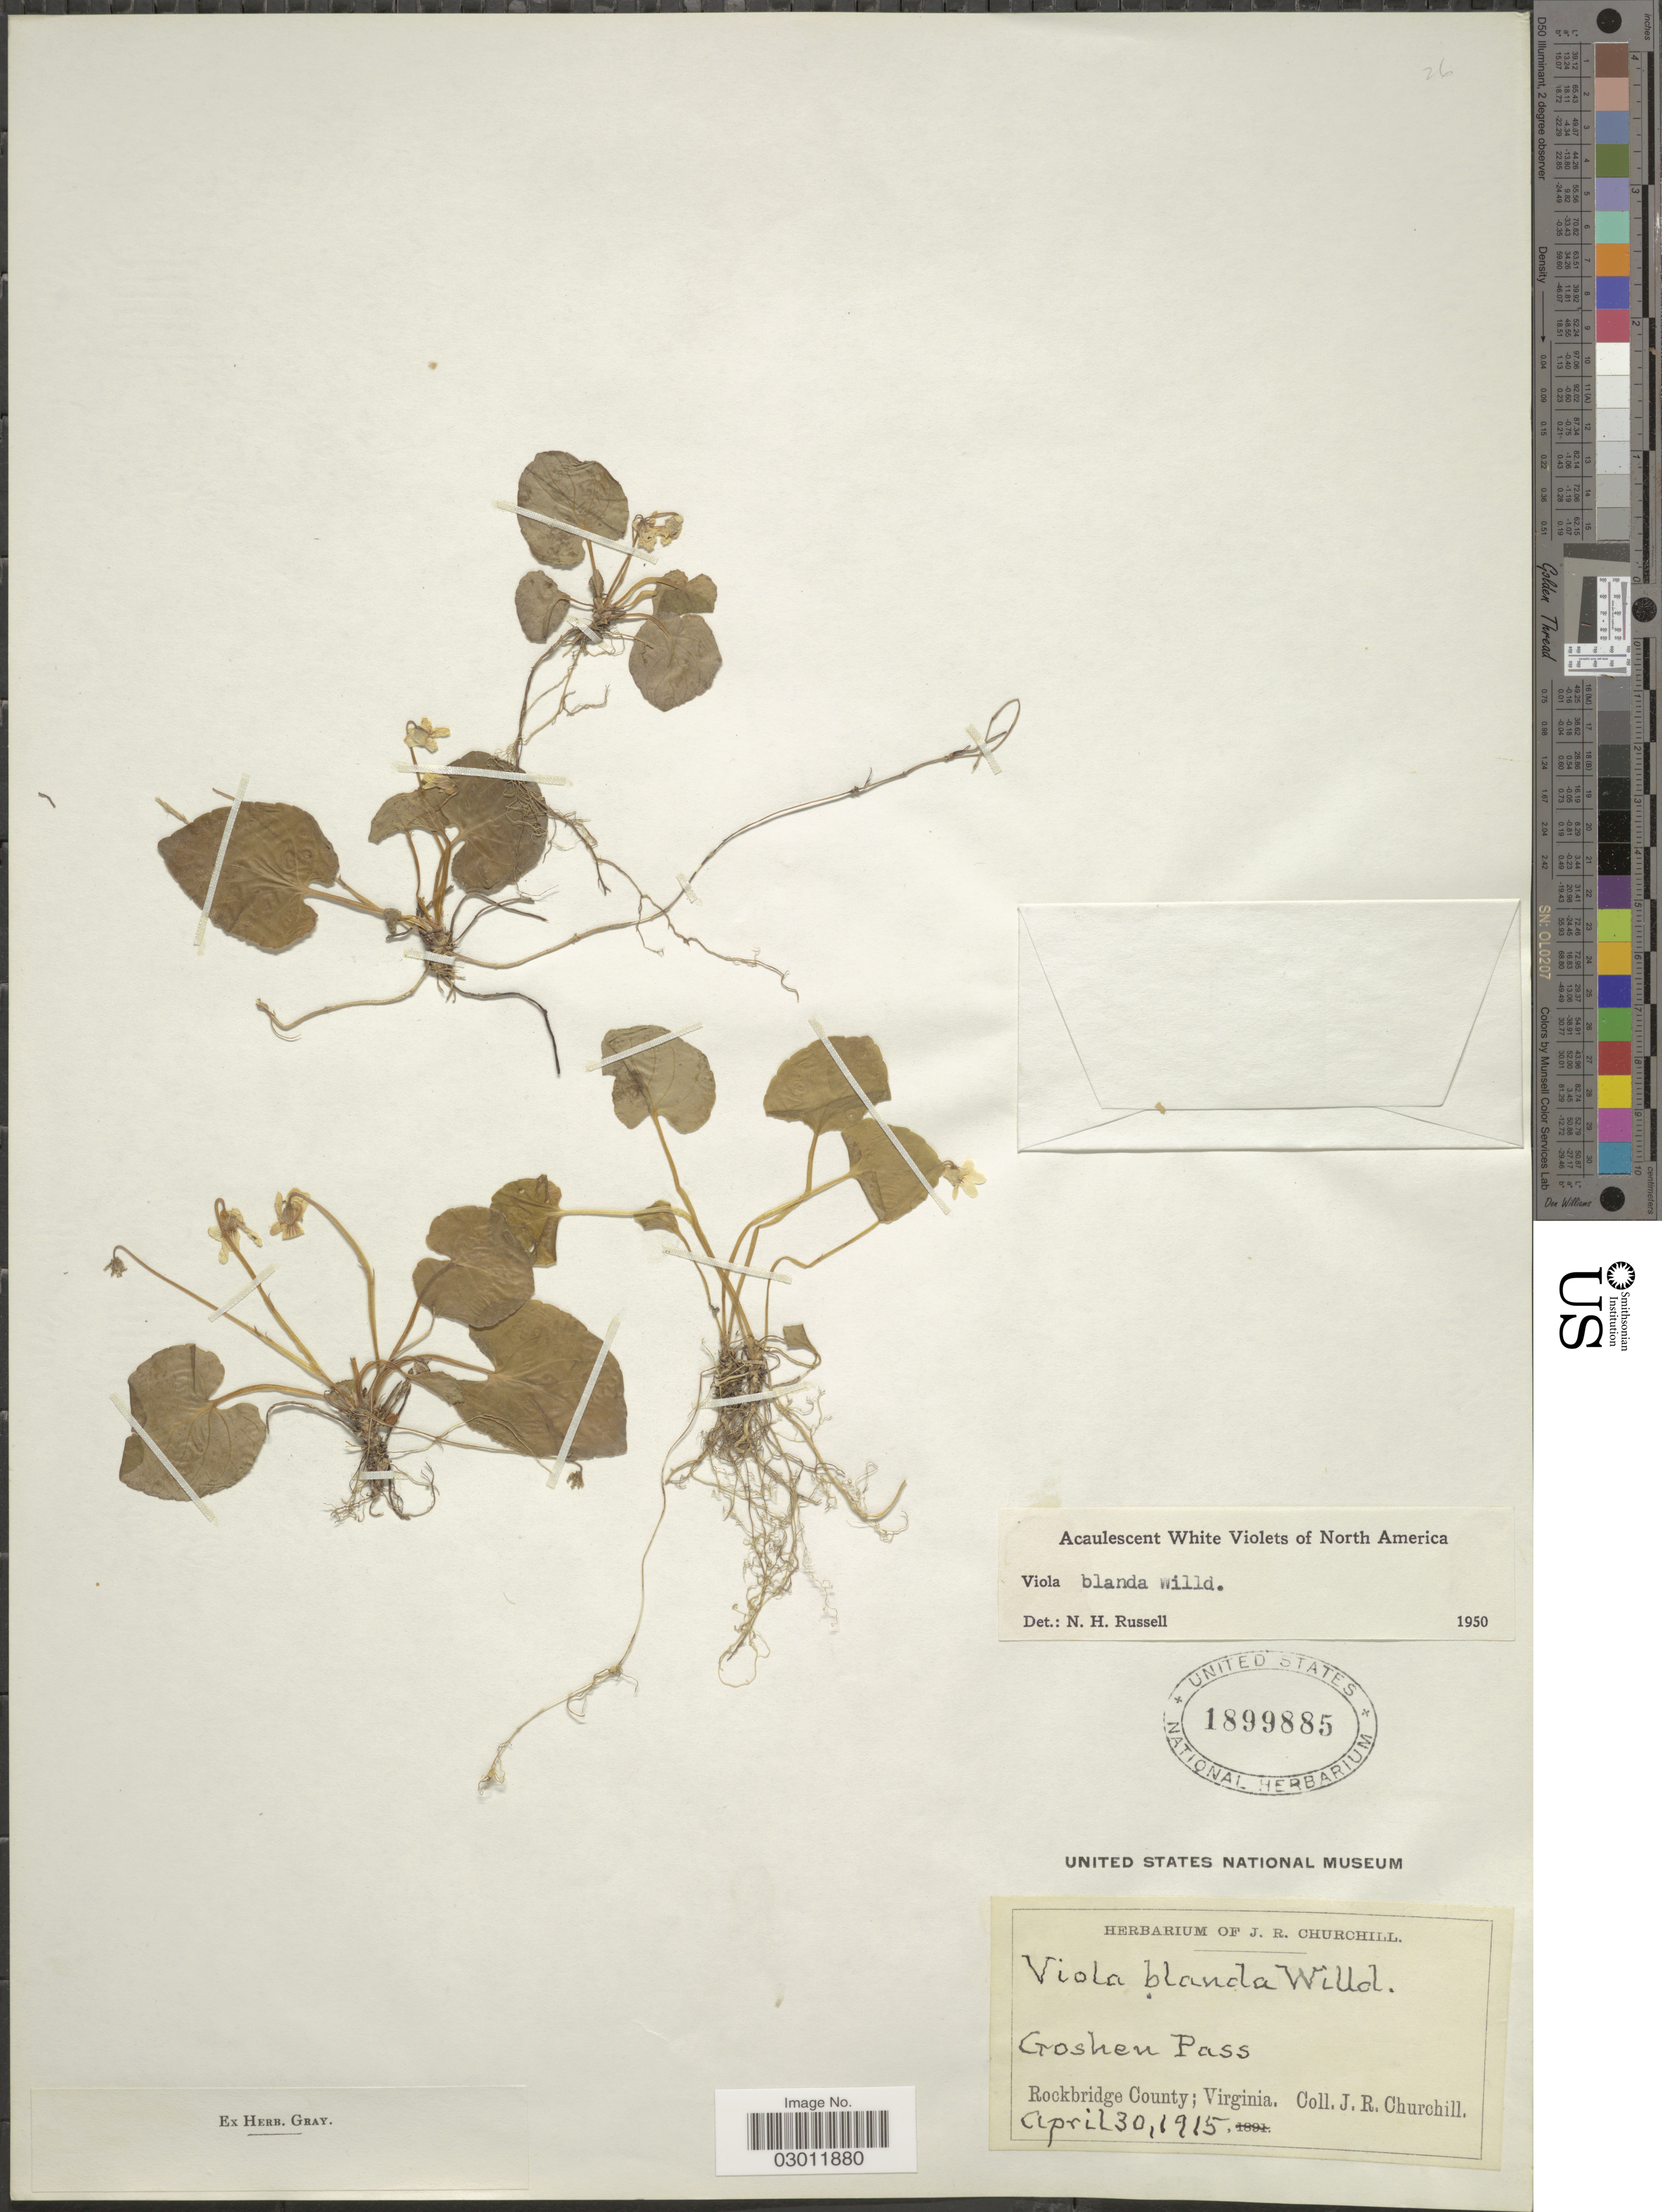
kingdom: Plantae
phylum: Tracheophyta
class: Magnoliopsida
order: Malpighiales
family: Violaceae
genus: Viola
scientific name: Viola blanda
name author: Willd.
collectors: J. Churchill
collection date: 1915-04-30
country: United States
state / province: Virginia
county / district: Rockbridge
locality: Goshen Pass. Rockbridge County.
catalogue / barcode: US 1899885